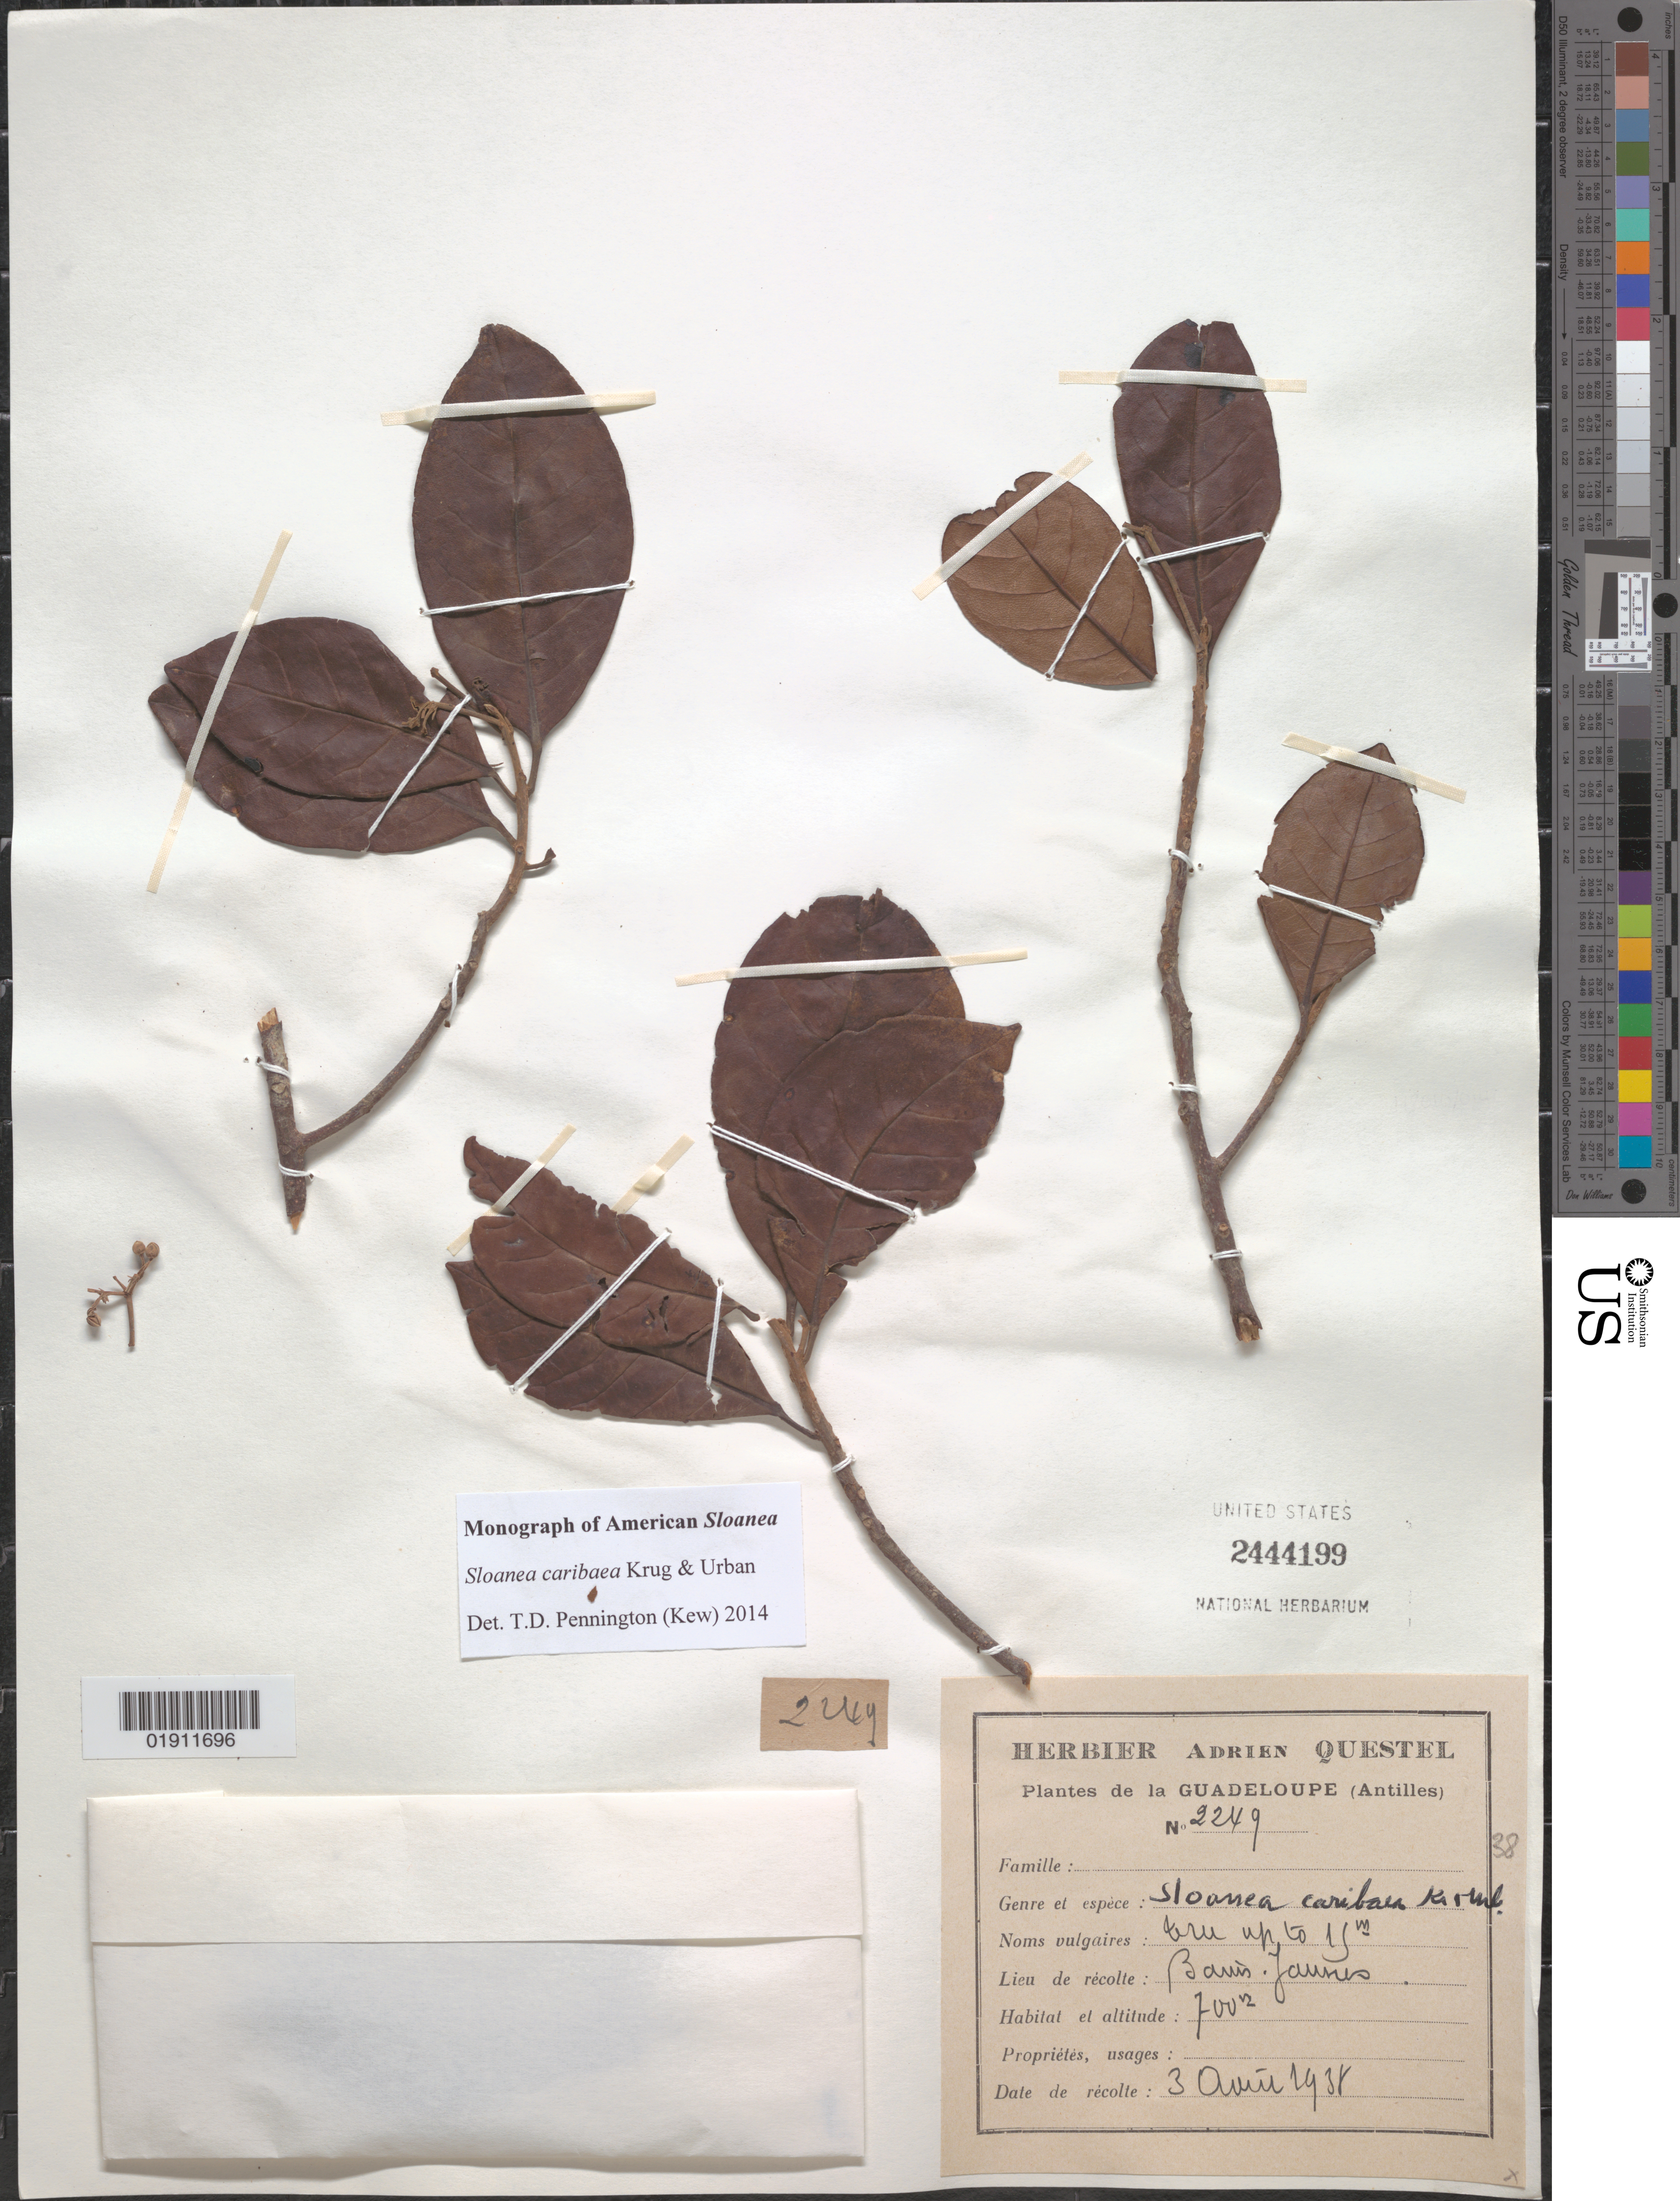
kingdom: Plantae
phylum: Tracheophyta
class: Magnoliopsida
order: Oxalidales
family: Elaeocarpaceae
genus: Sloanea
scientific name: Sloanea caribaea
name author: Krug & Urb. in Duss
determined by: Pennington, T. D., (K)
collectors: A. Questel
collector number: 2249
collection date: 1938-04-03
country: Guadeloupe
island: Basse Terre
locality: Bains Jaunes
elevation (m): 700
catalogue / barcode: US 2444199